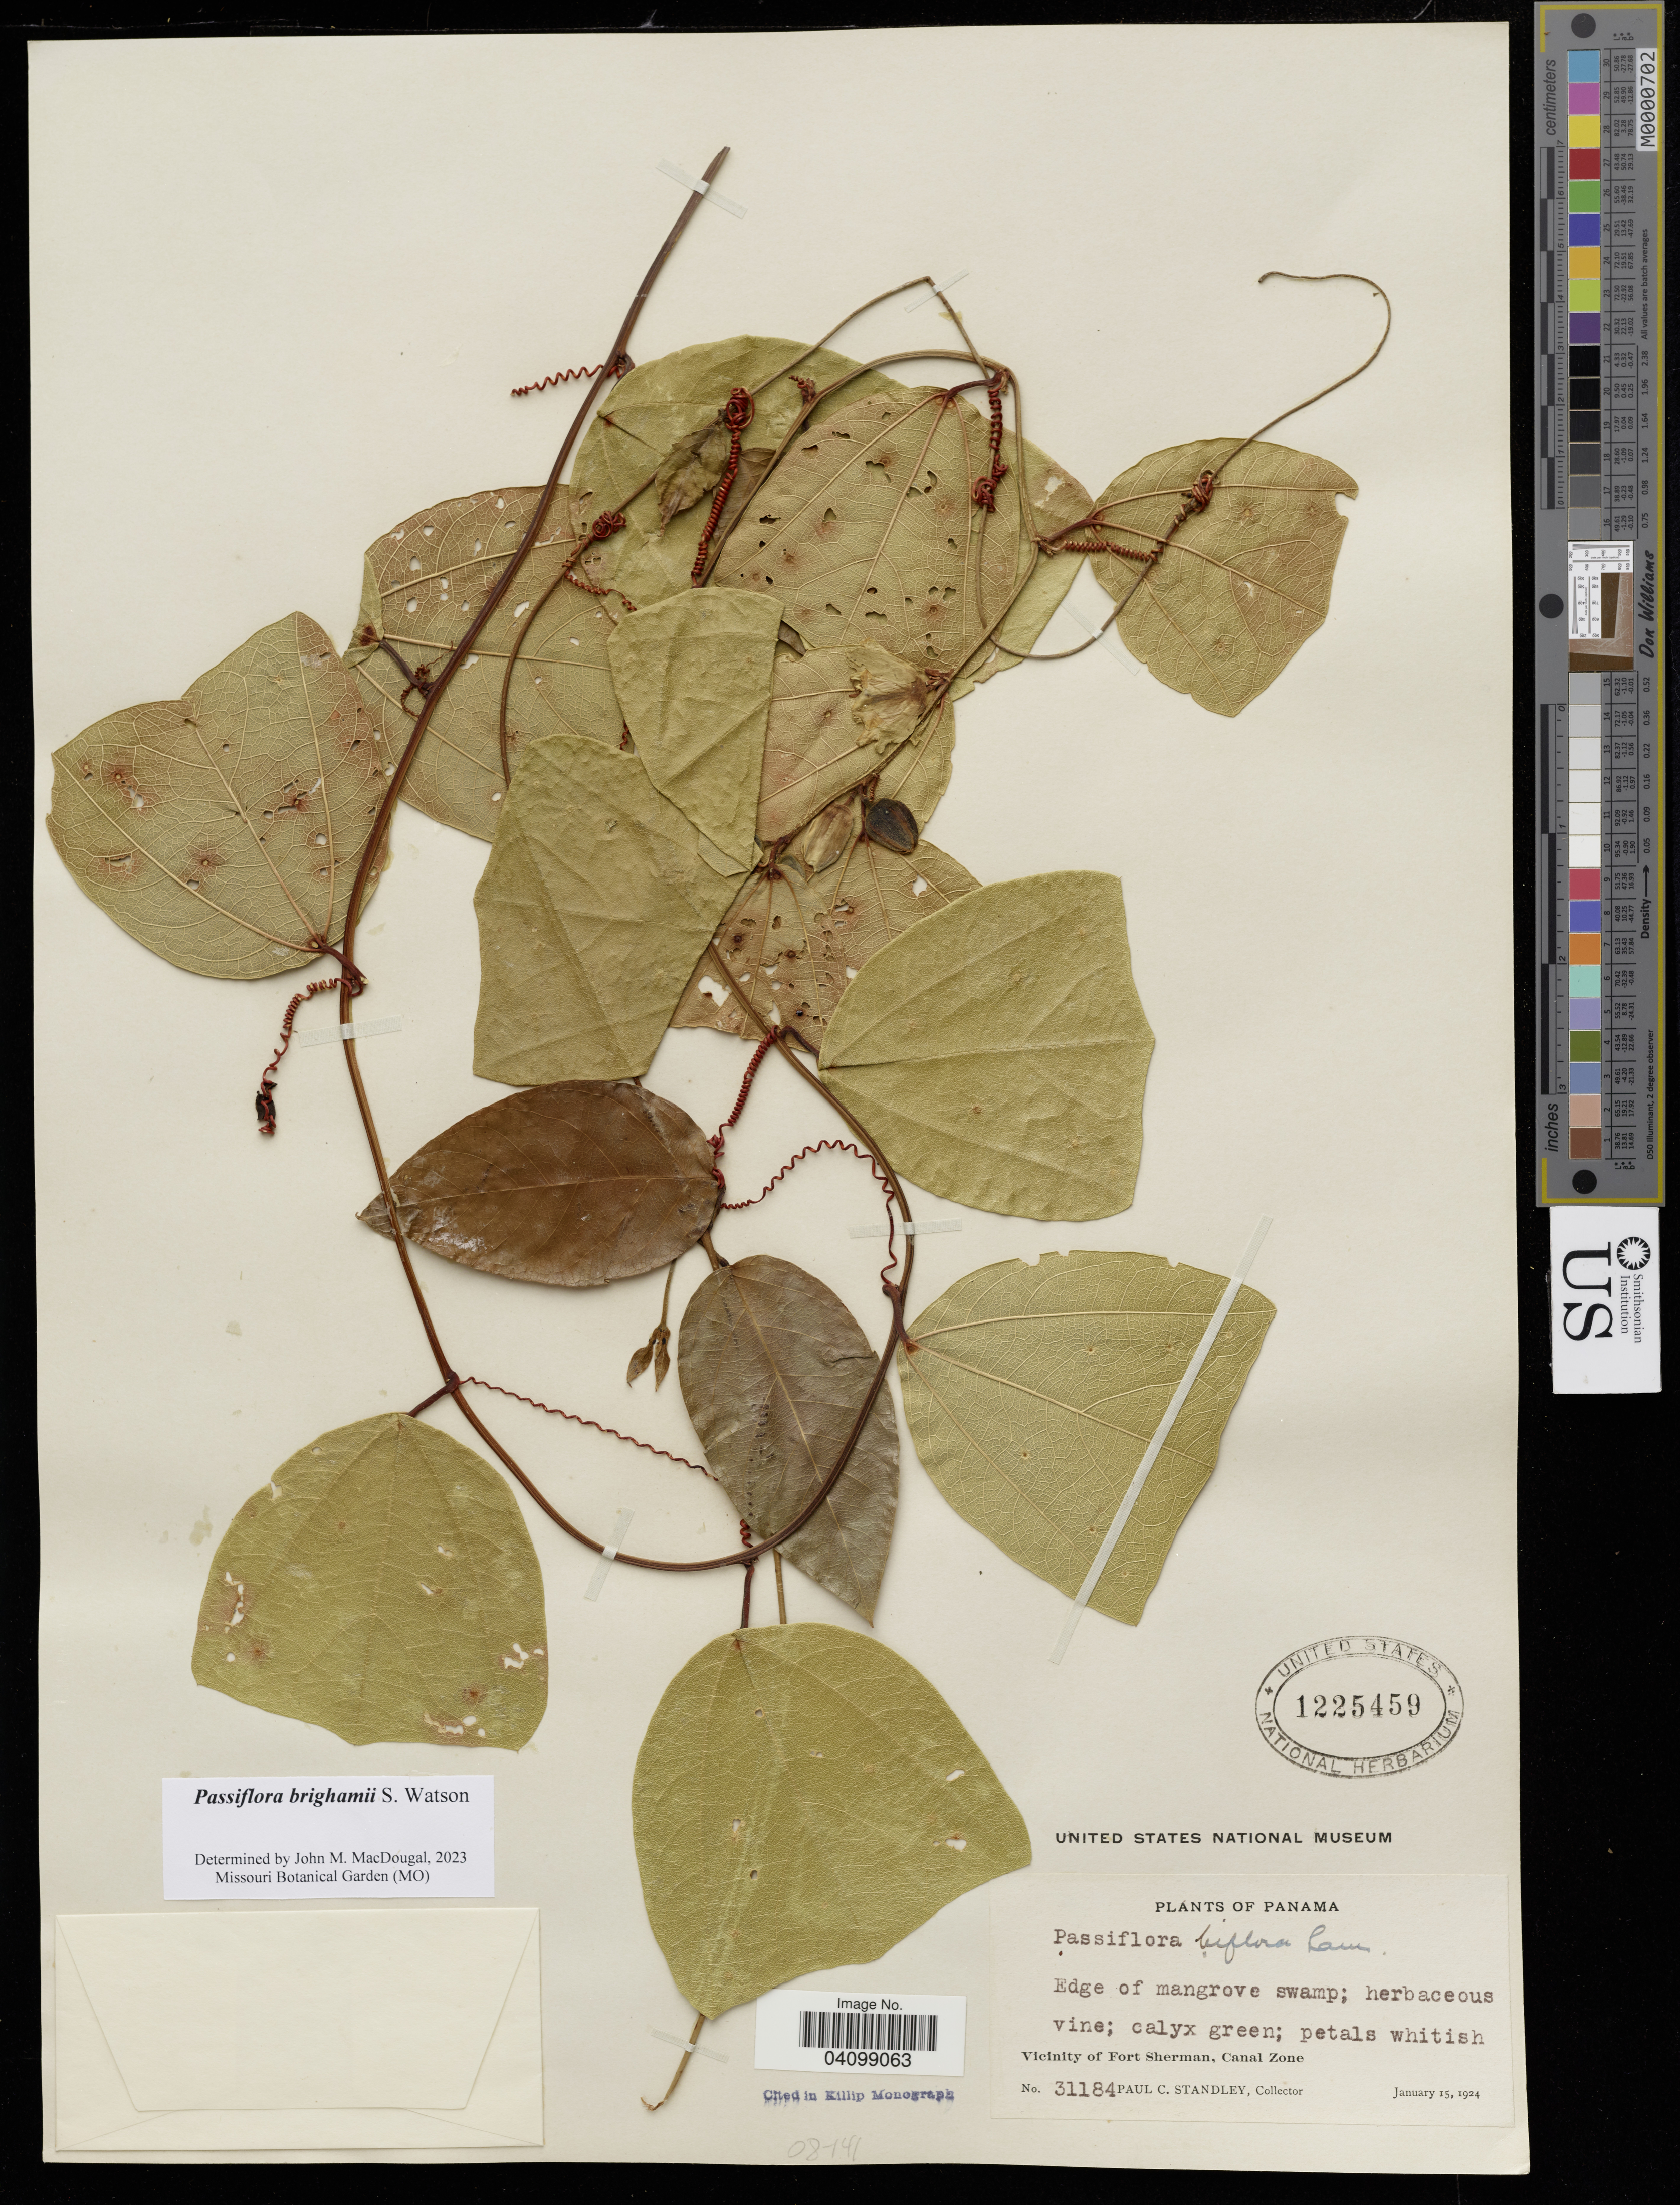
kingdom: Plantae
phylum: Tracheophyta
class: Magnoliopsida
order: Malpighiales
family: Passifloraceae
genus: Passiflora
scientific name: Passiflora brighamii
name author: S. Watson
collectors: P. C. Standley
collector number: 31184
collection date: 1924-01-15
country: Panama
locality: Vicinity of Fort Sherman, Canal Zone.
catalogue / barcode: US 1225459